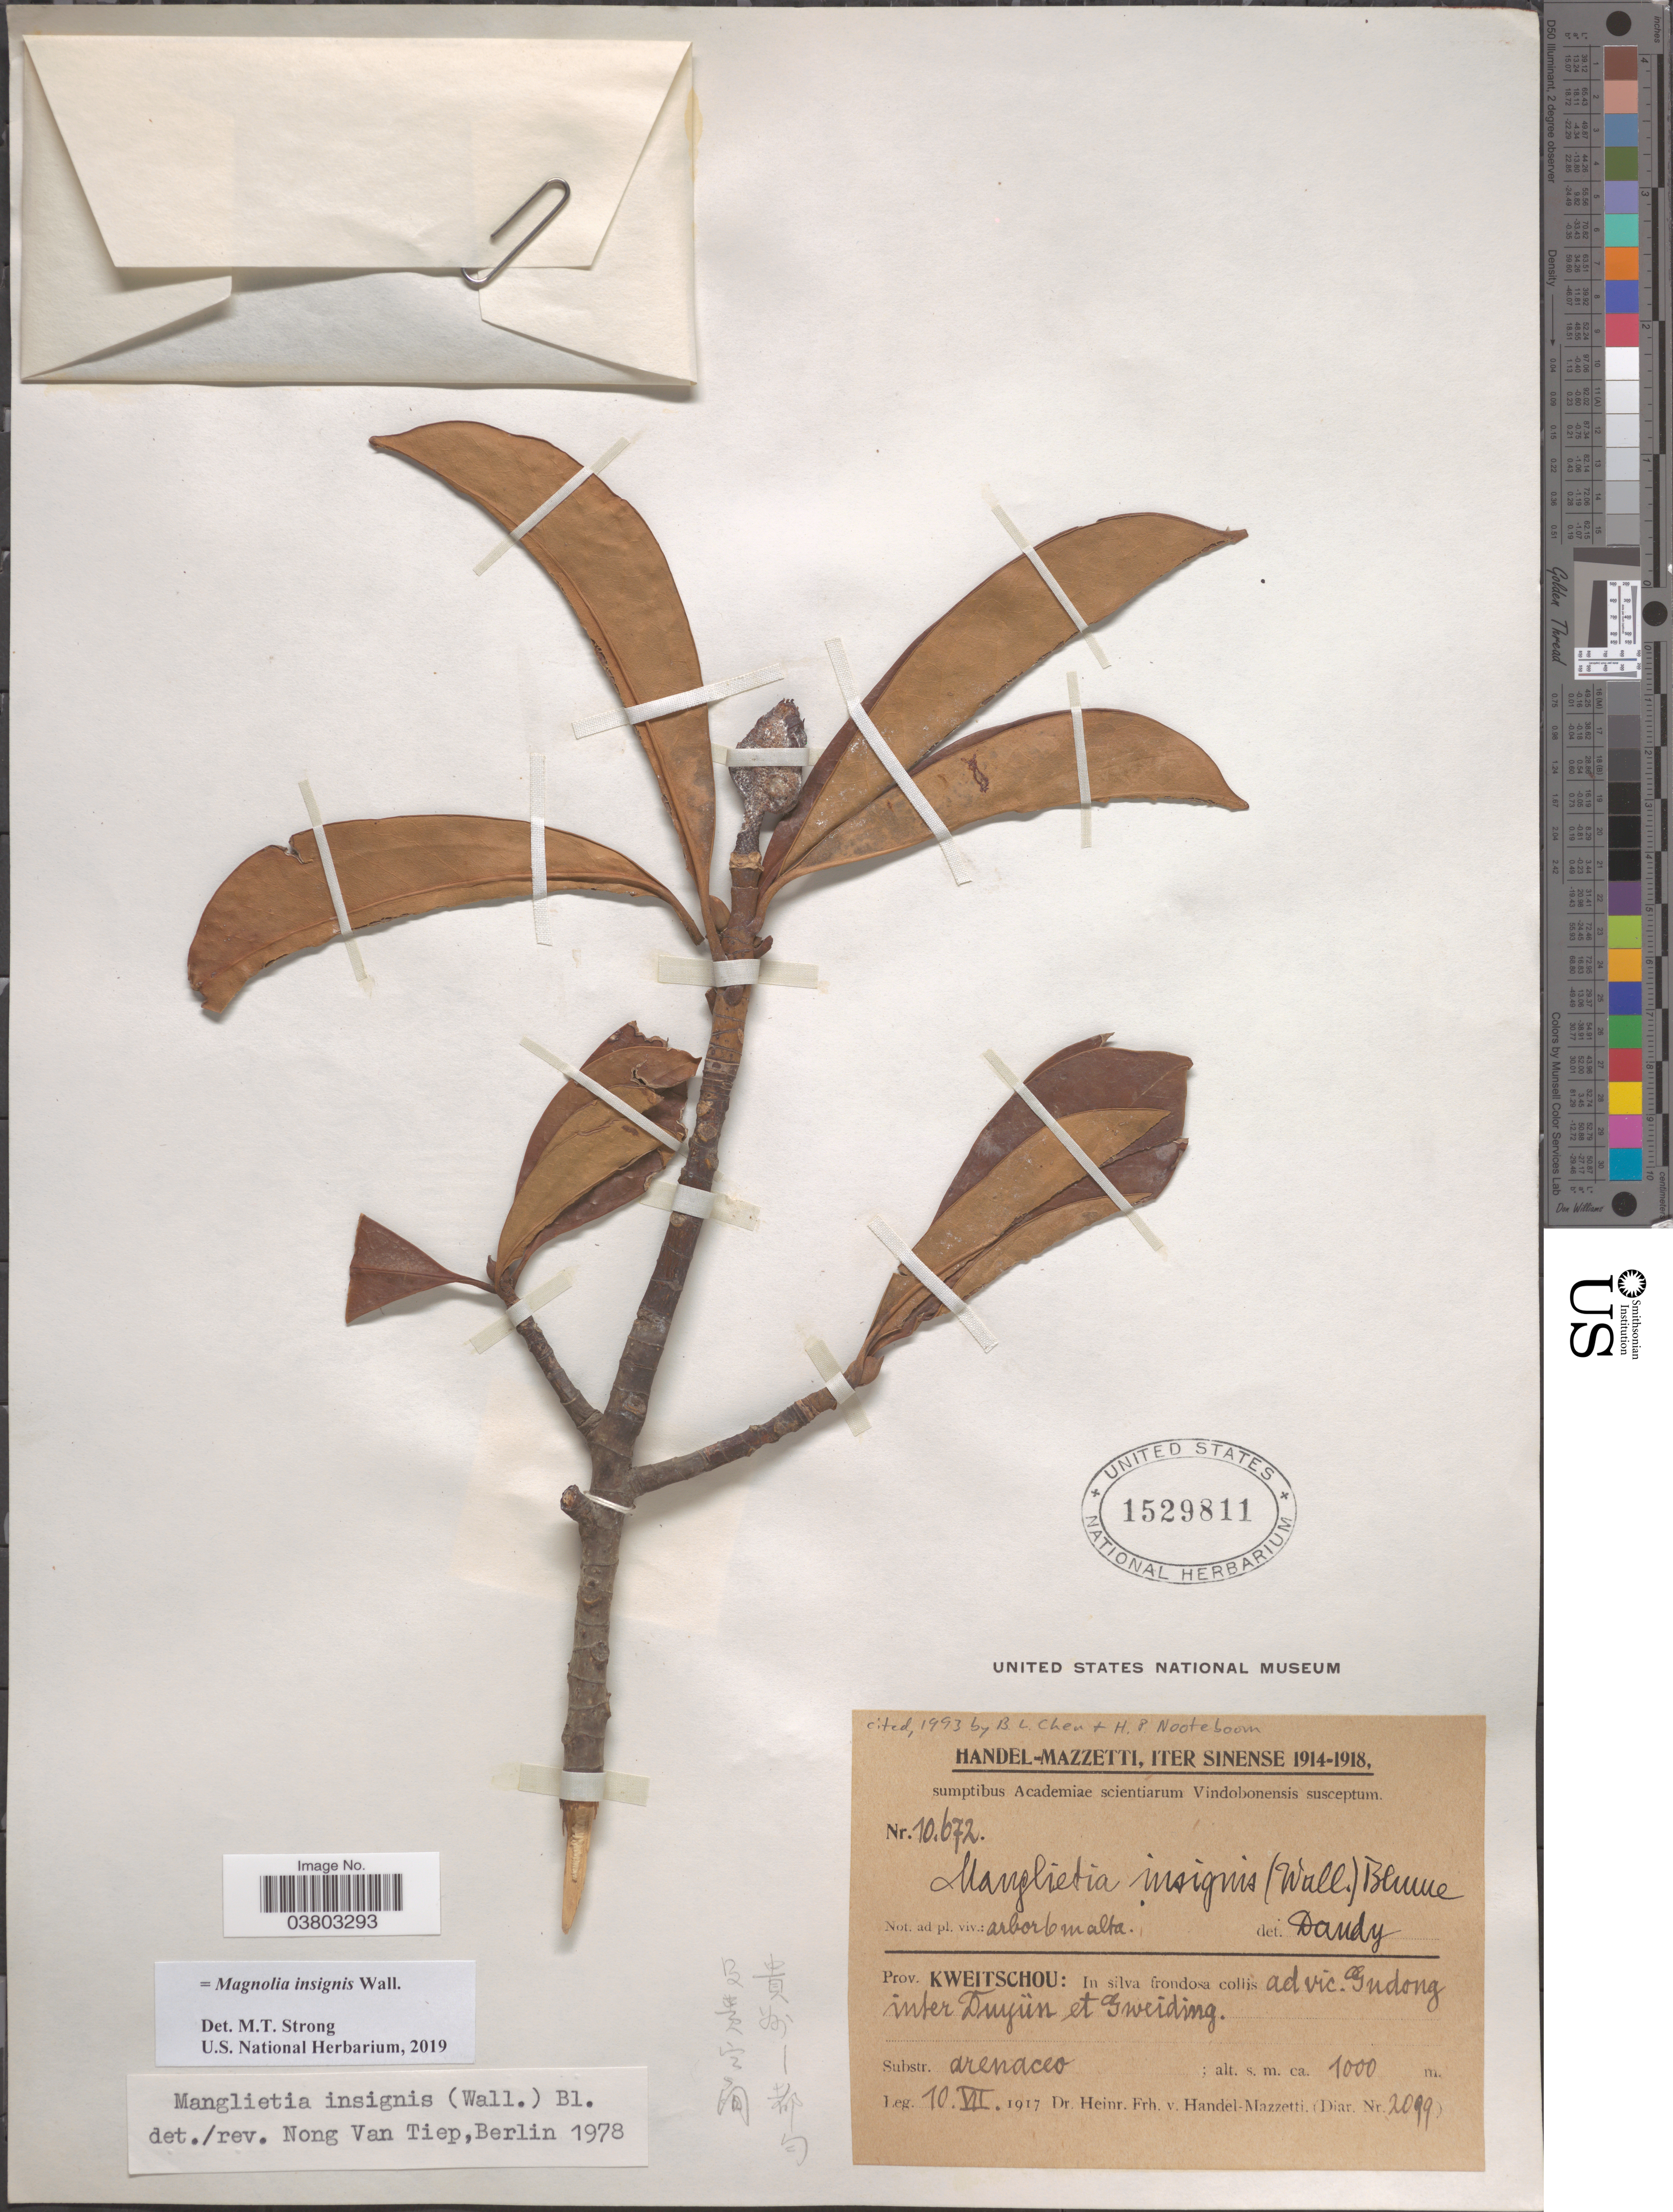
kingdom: Plantae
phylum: Tracheophyta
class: Magnoliopsida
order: Magnoliales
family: Magnoliaceae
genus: Magnolia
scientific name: Magnolia insignis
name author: Wall.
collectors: H. Handel-Mazzetti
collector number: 10672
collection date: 1917-12-10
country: China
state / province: Guizhou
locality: Prov. Kweitschou: In silva frondosa collis ad vic. Gudong inter Duyün et Gweiding.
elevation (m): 1000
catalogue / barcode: US 1529811